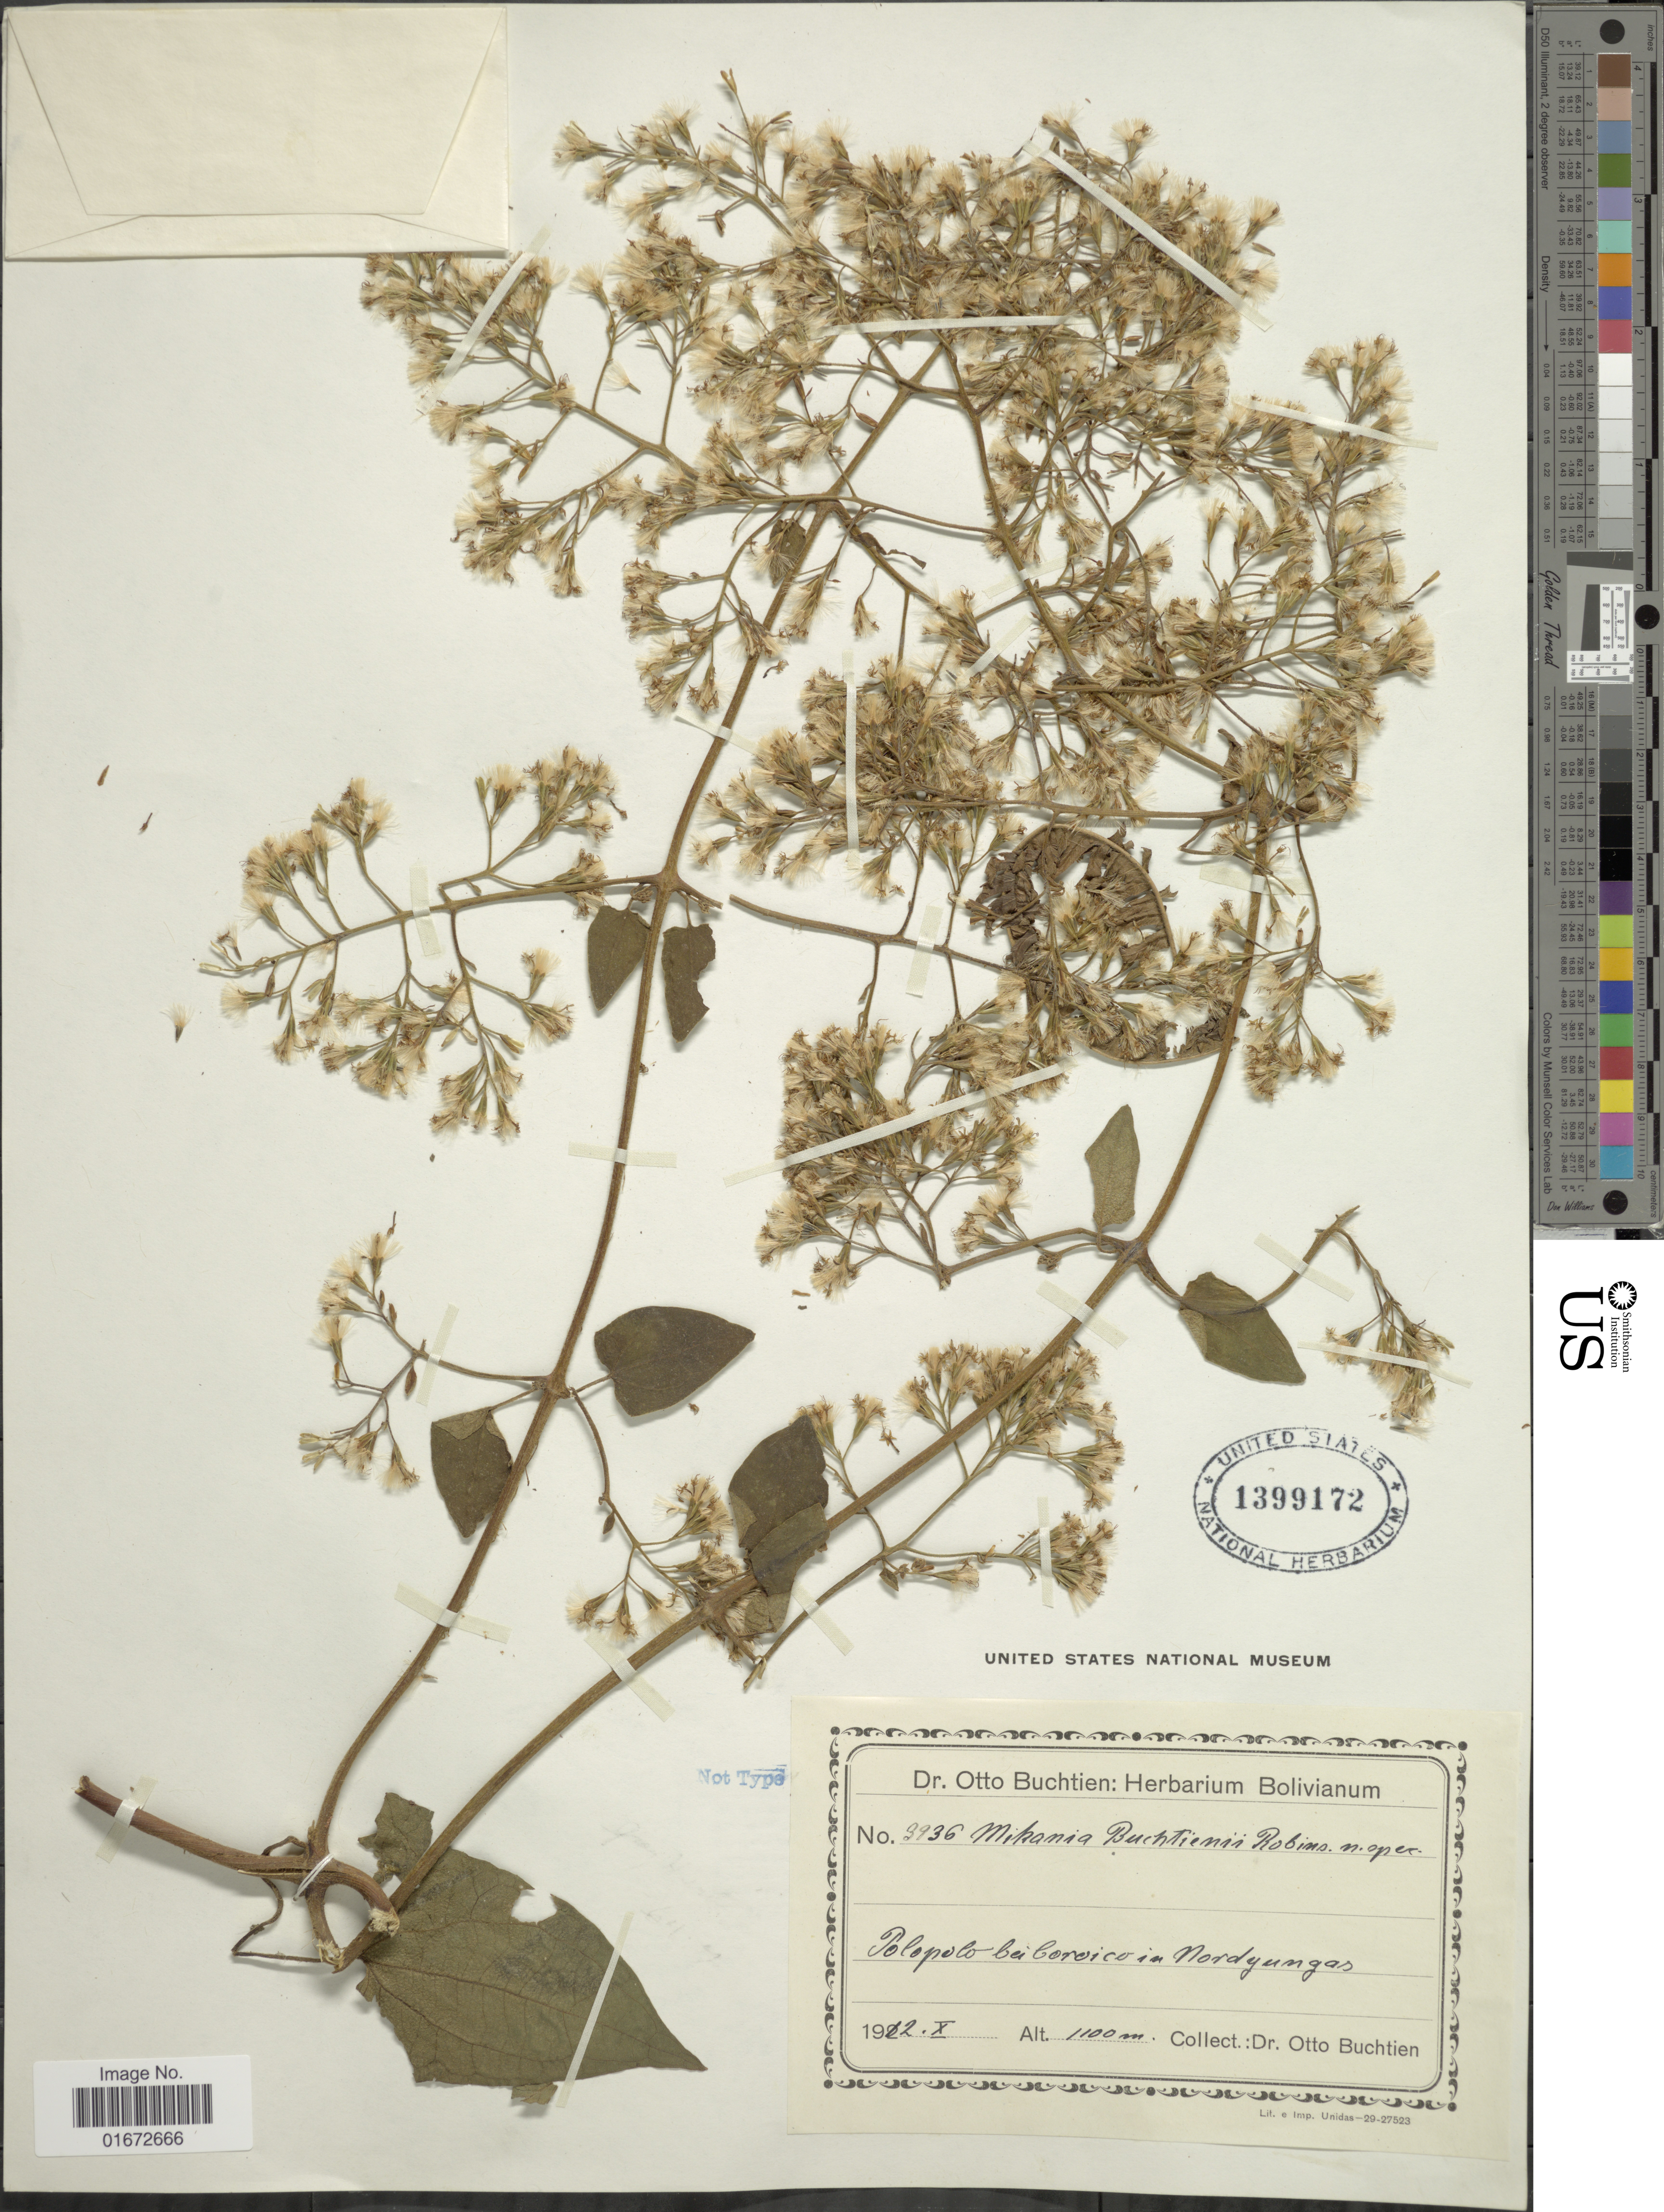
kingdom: Plantae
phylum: Tracheophyta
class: Magnoliopsida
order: Asterales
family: Asteraceae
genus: Mikania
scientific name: Mikania buchtienii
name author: B.L. Rob.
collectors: O. Buchtien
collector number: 3936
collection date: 1912-10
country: Bolivia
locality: Polopolo - bei Coroico in Nordyungas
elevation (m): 1100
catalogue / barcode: US 1399172